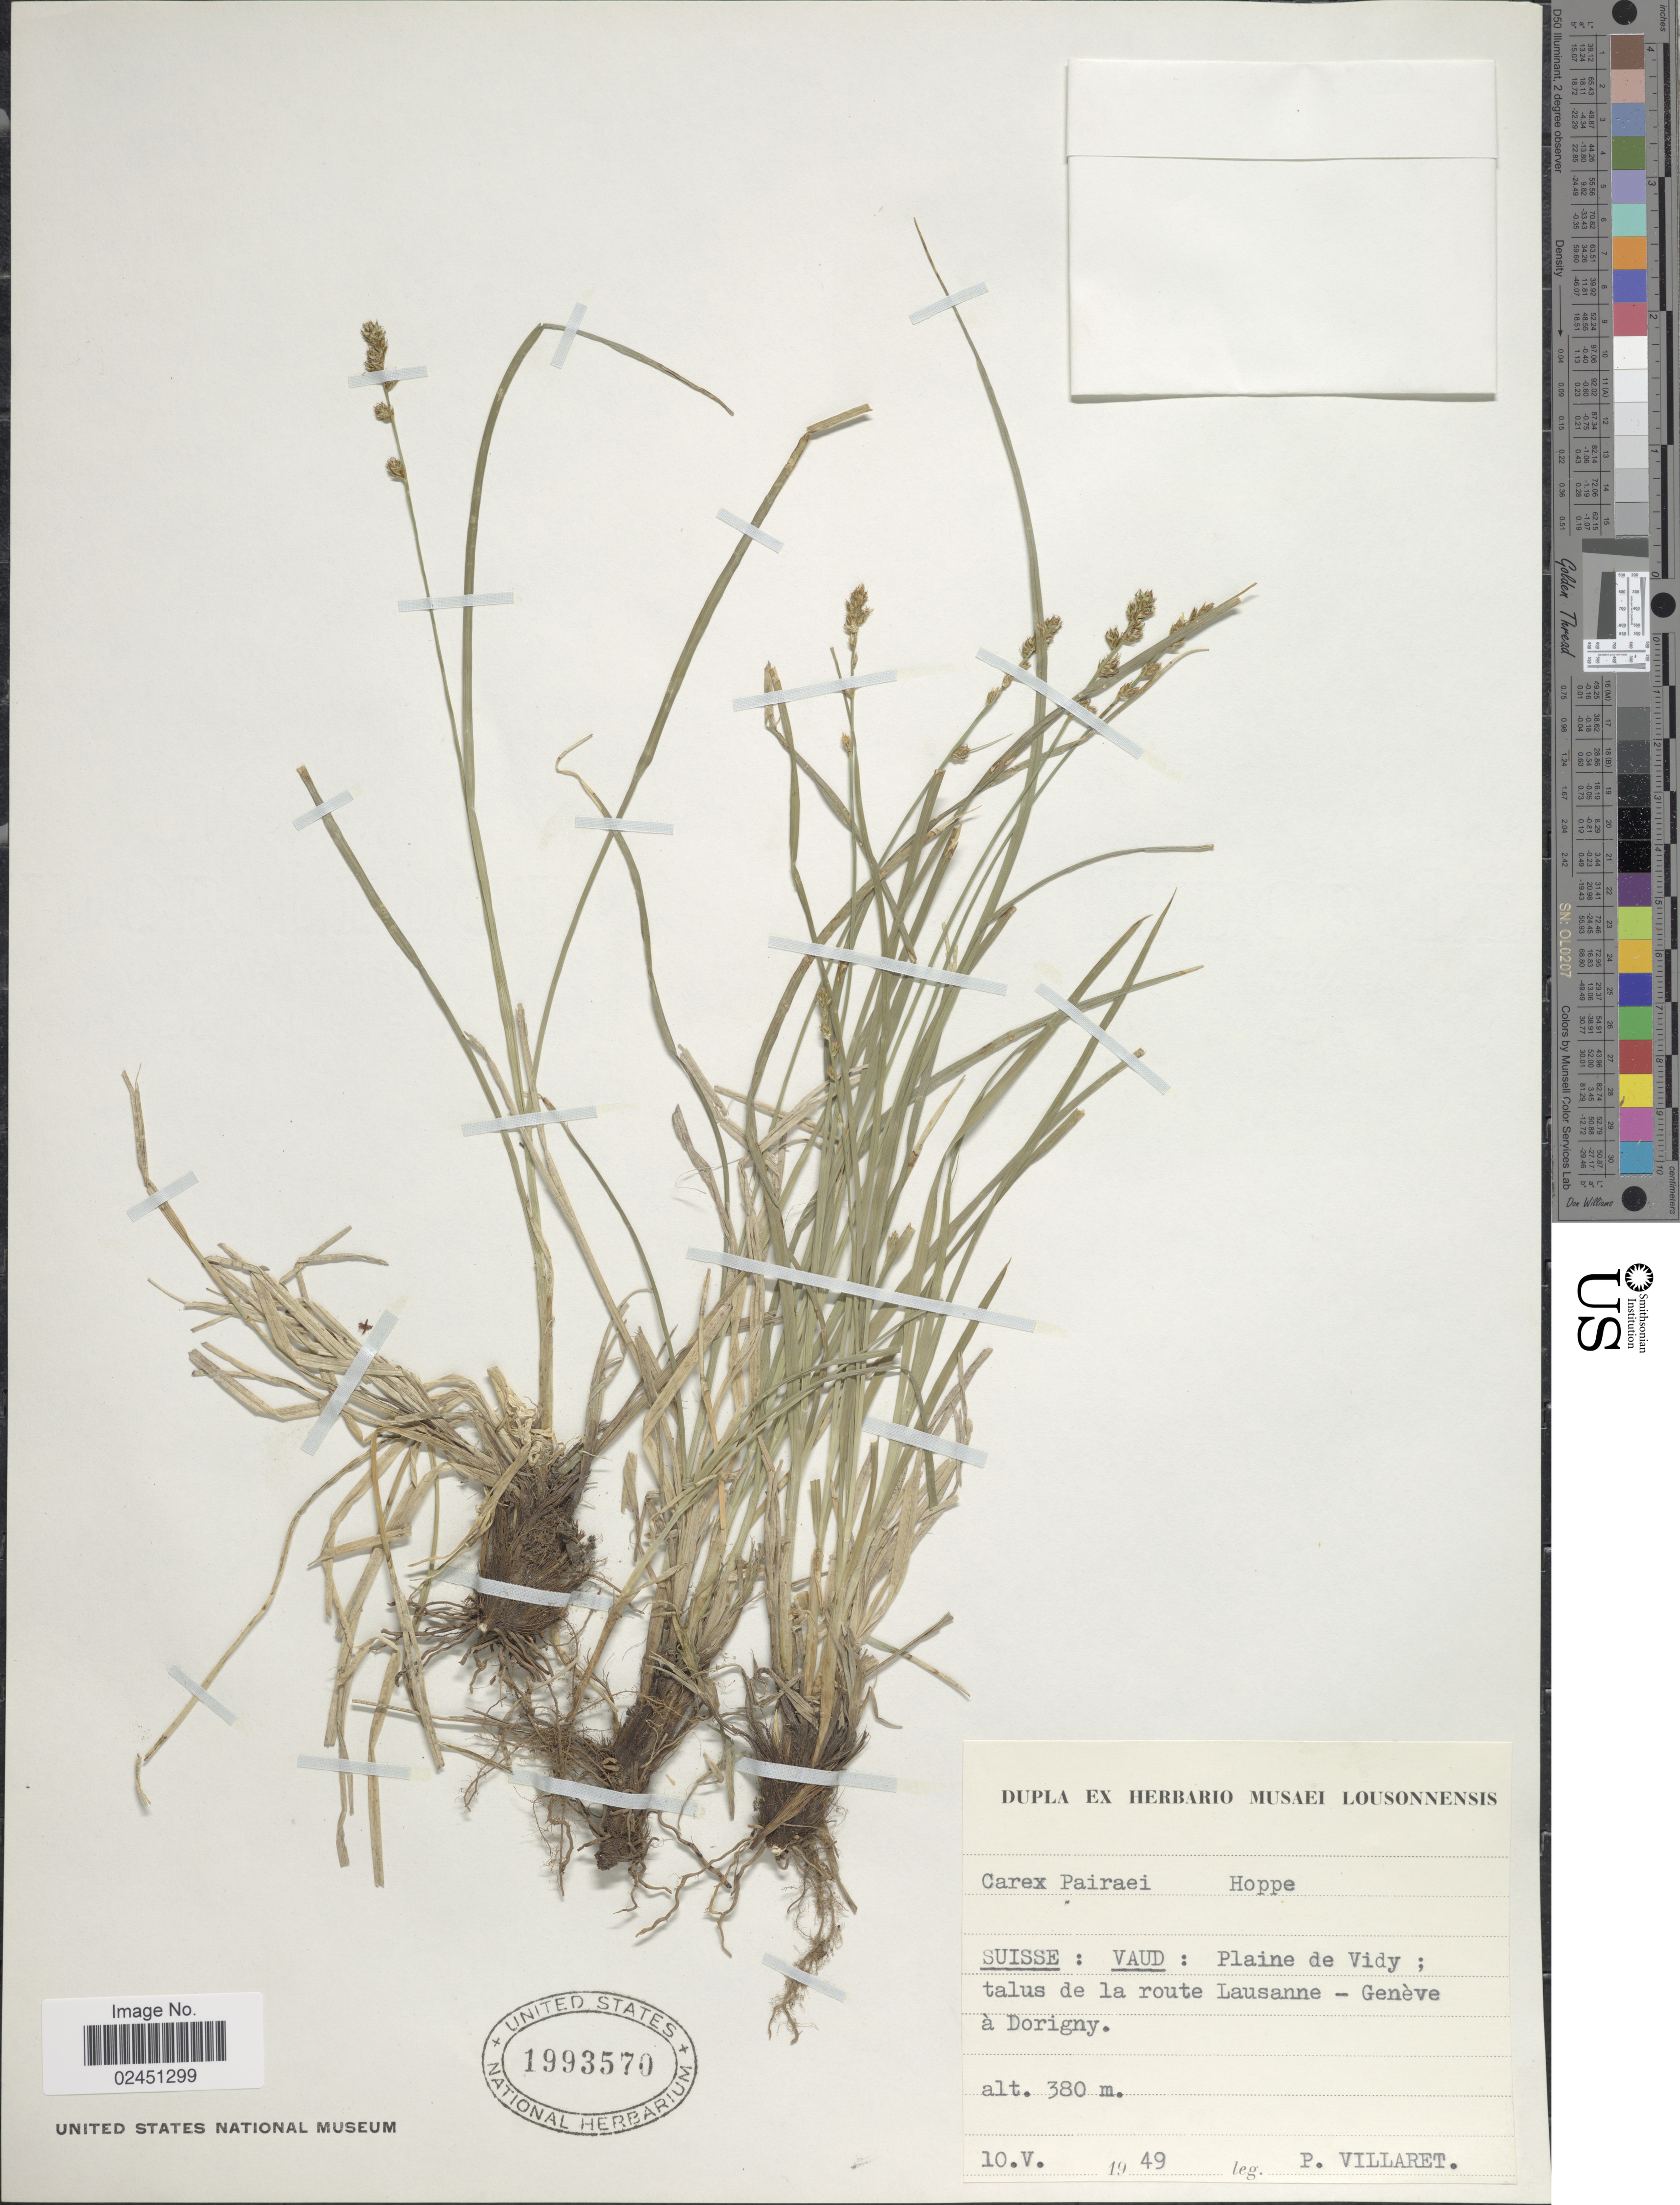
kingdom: Plantae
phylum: Tracheophyta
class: Liliopsida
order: Poales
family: Cyperaceae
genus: Carex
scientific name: Carex pairae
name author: F.W. Schultz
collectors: P. Villaret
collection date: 1949-05-10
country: Switzerland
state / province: Vaud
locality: Suisse: Plaine de Vidy; talus de la route Lausanne- Geneve a Dorigny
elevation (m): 380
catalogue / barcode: US 1993570